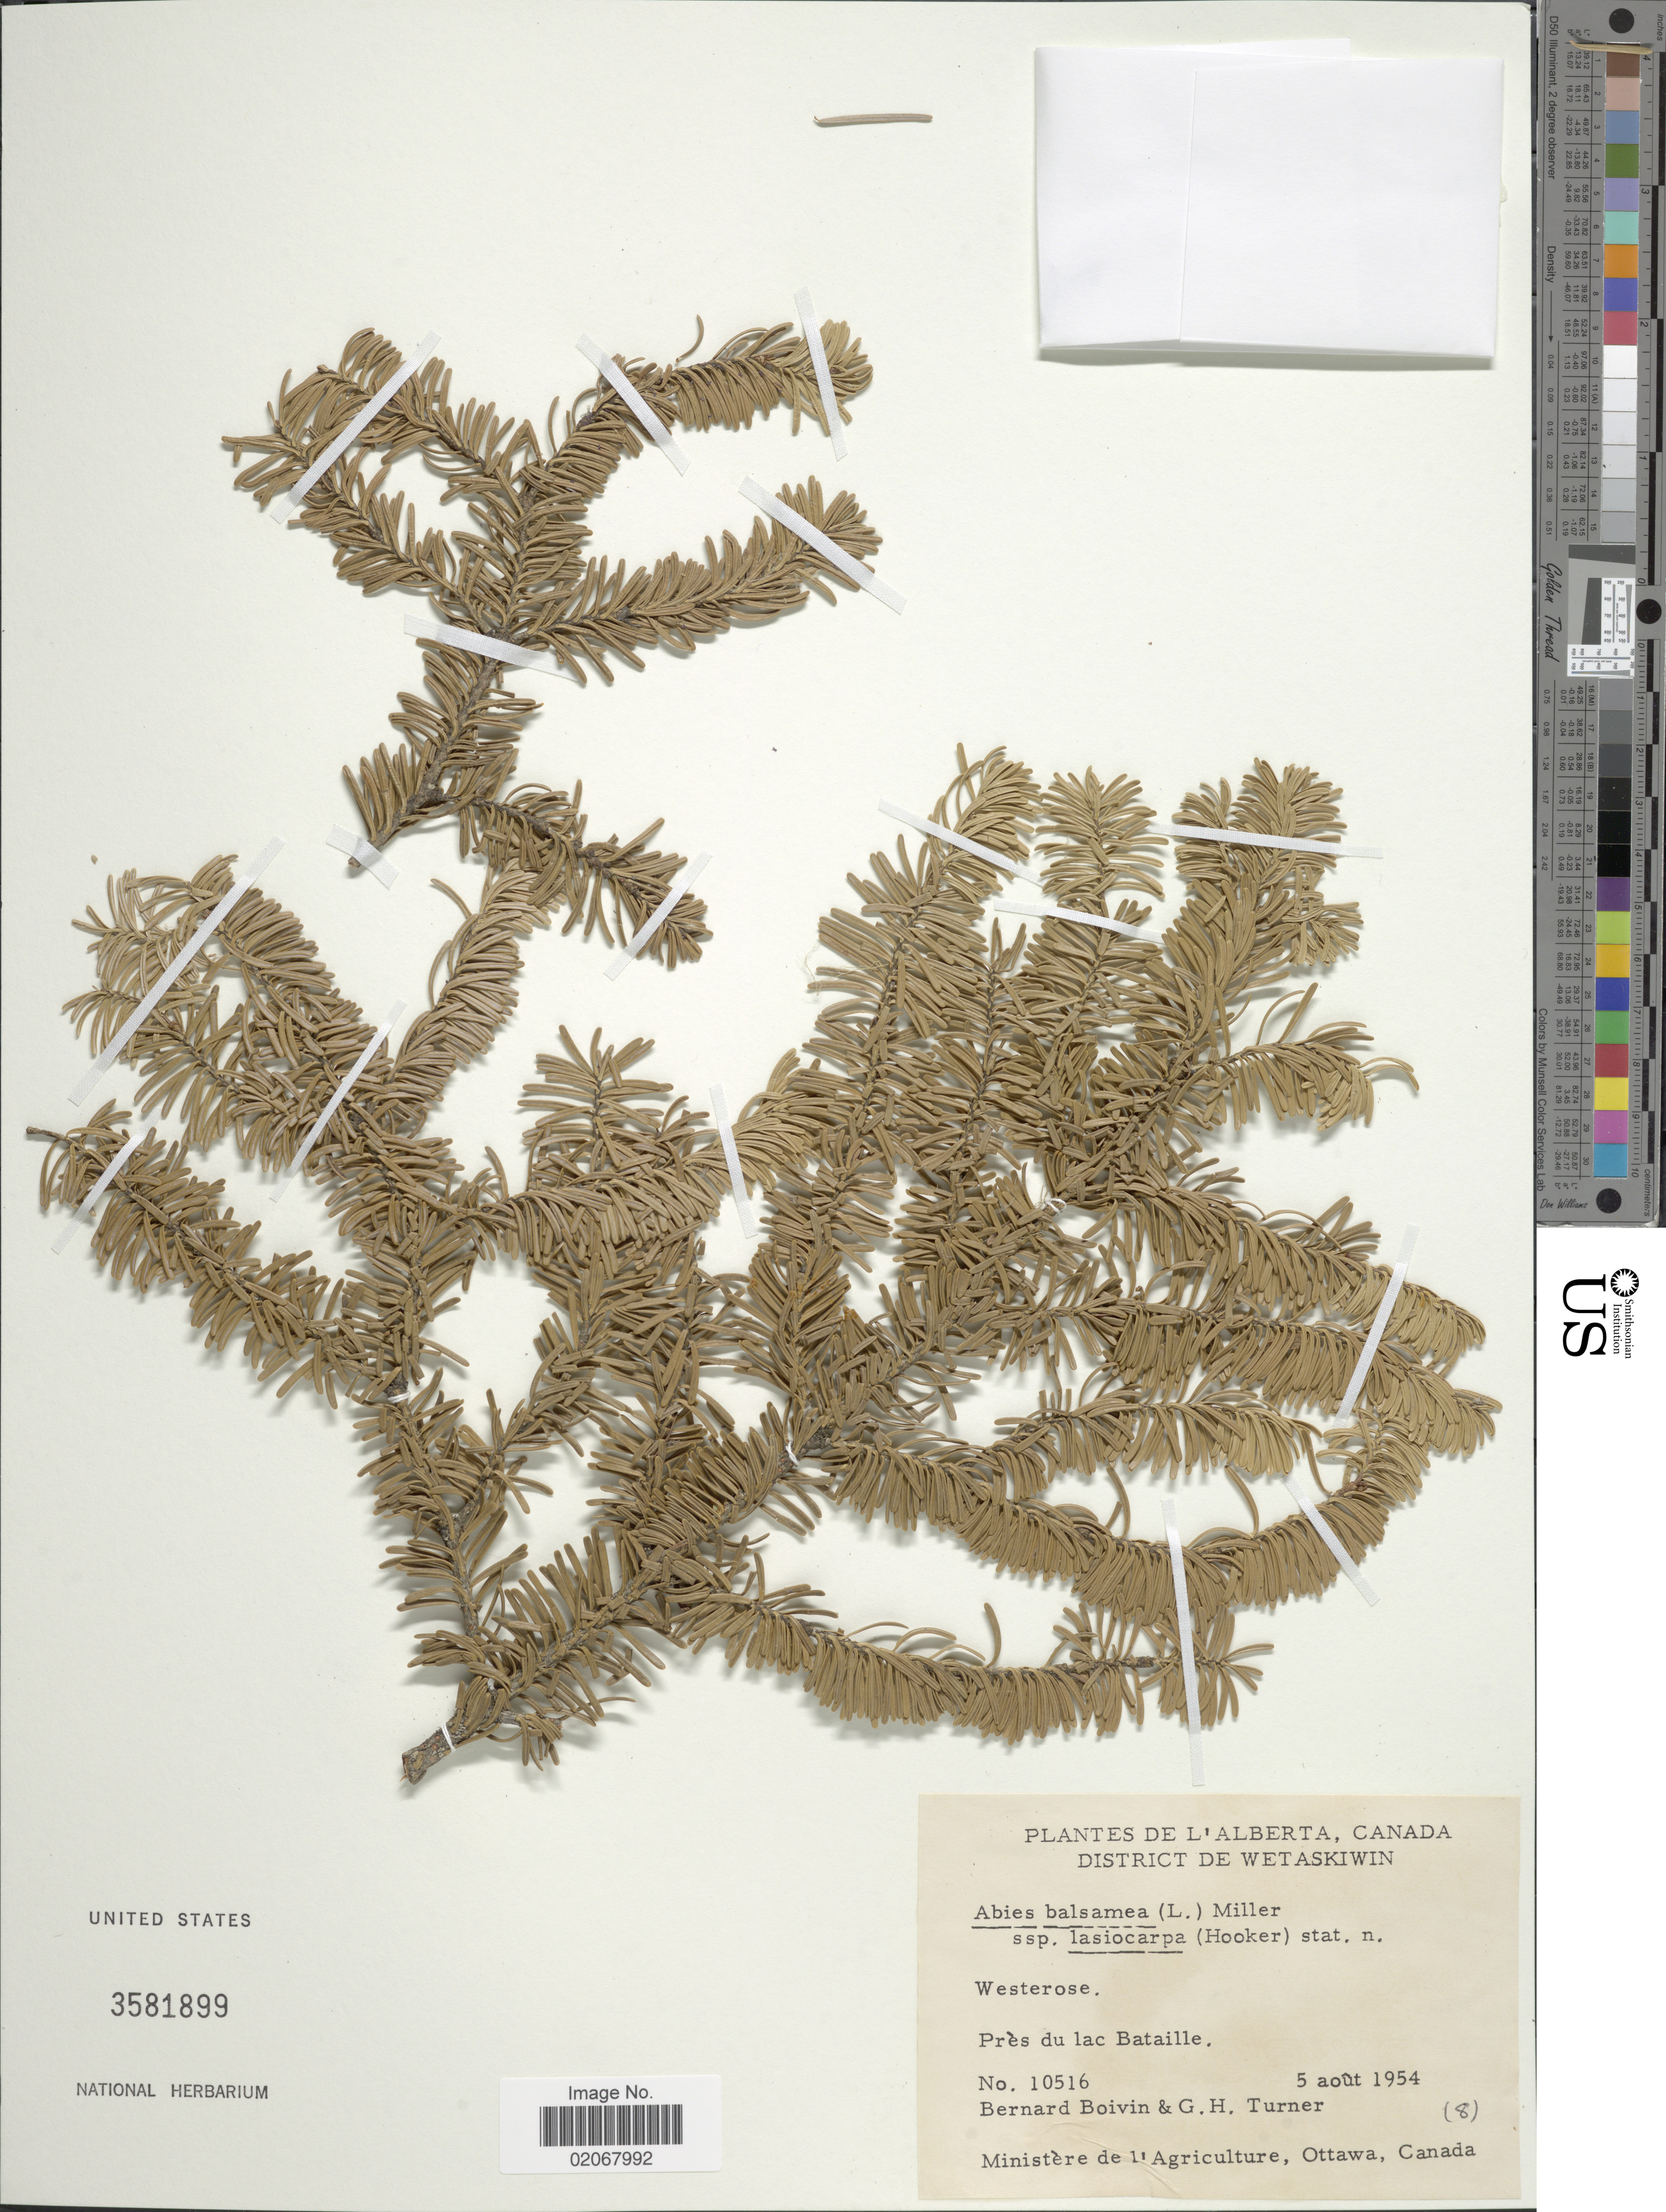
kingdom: Plantae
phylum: Tracheophyta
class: Pinopsida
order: Pinales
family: Pinaceae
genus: Abies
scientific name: Abies lasiocarpa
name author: (Hook.) Nutt.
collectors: J. R. B. Boivin & G. H. Turner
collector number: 10516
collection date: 1954-08-05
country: Canada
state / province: Alberta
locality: District de Wetaskiwin. pres du lac Bataille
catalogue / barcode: US 3581899